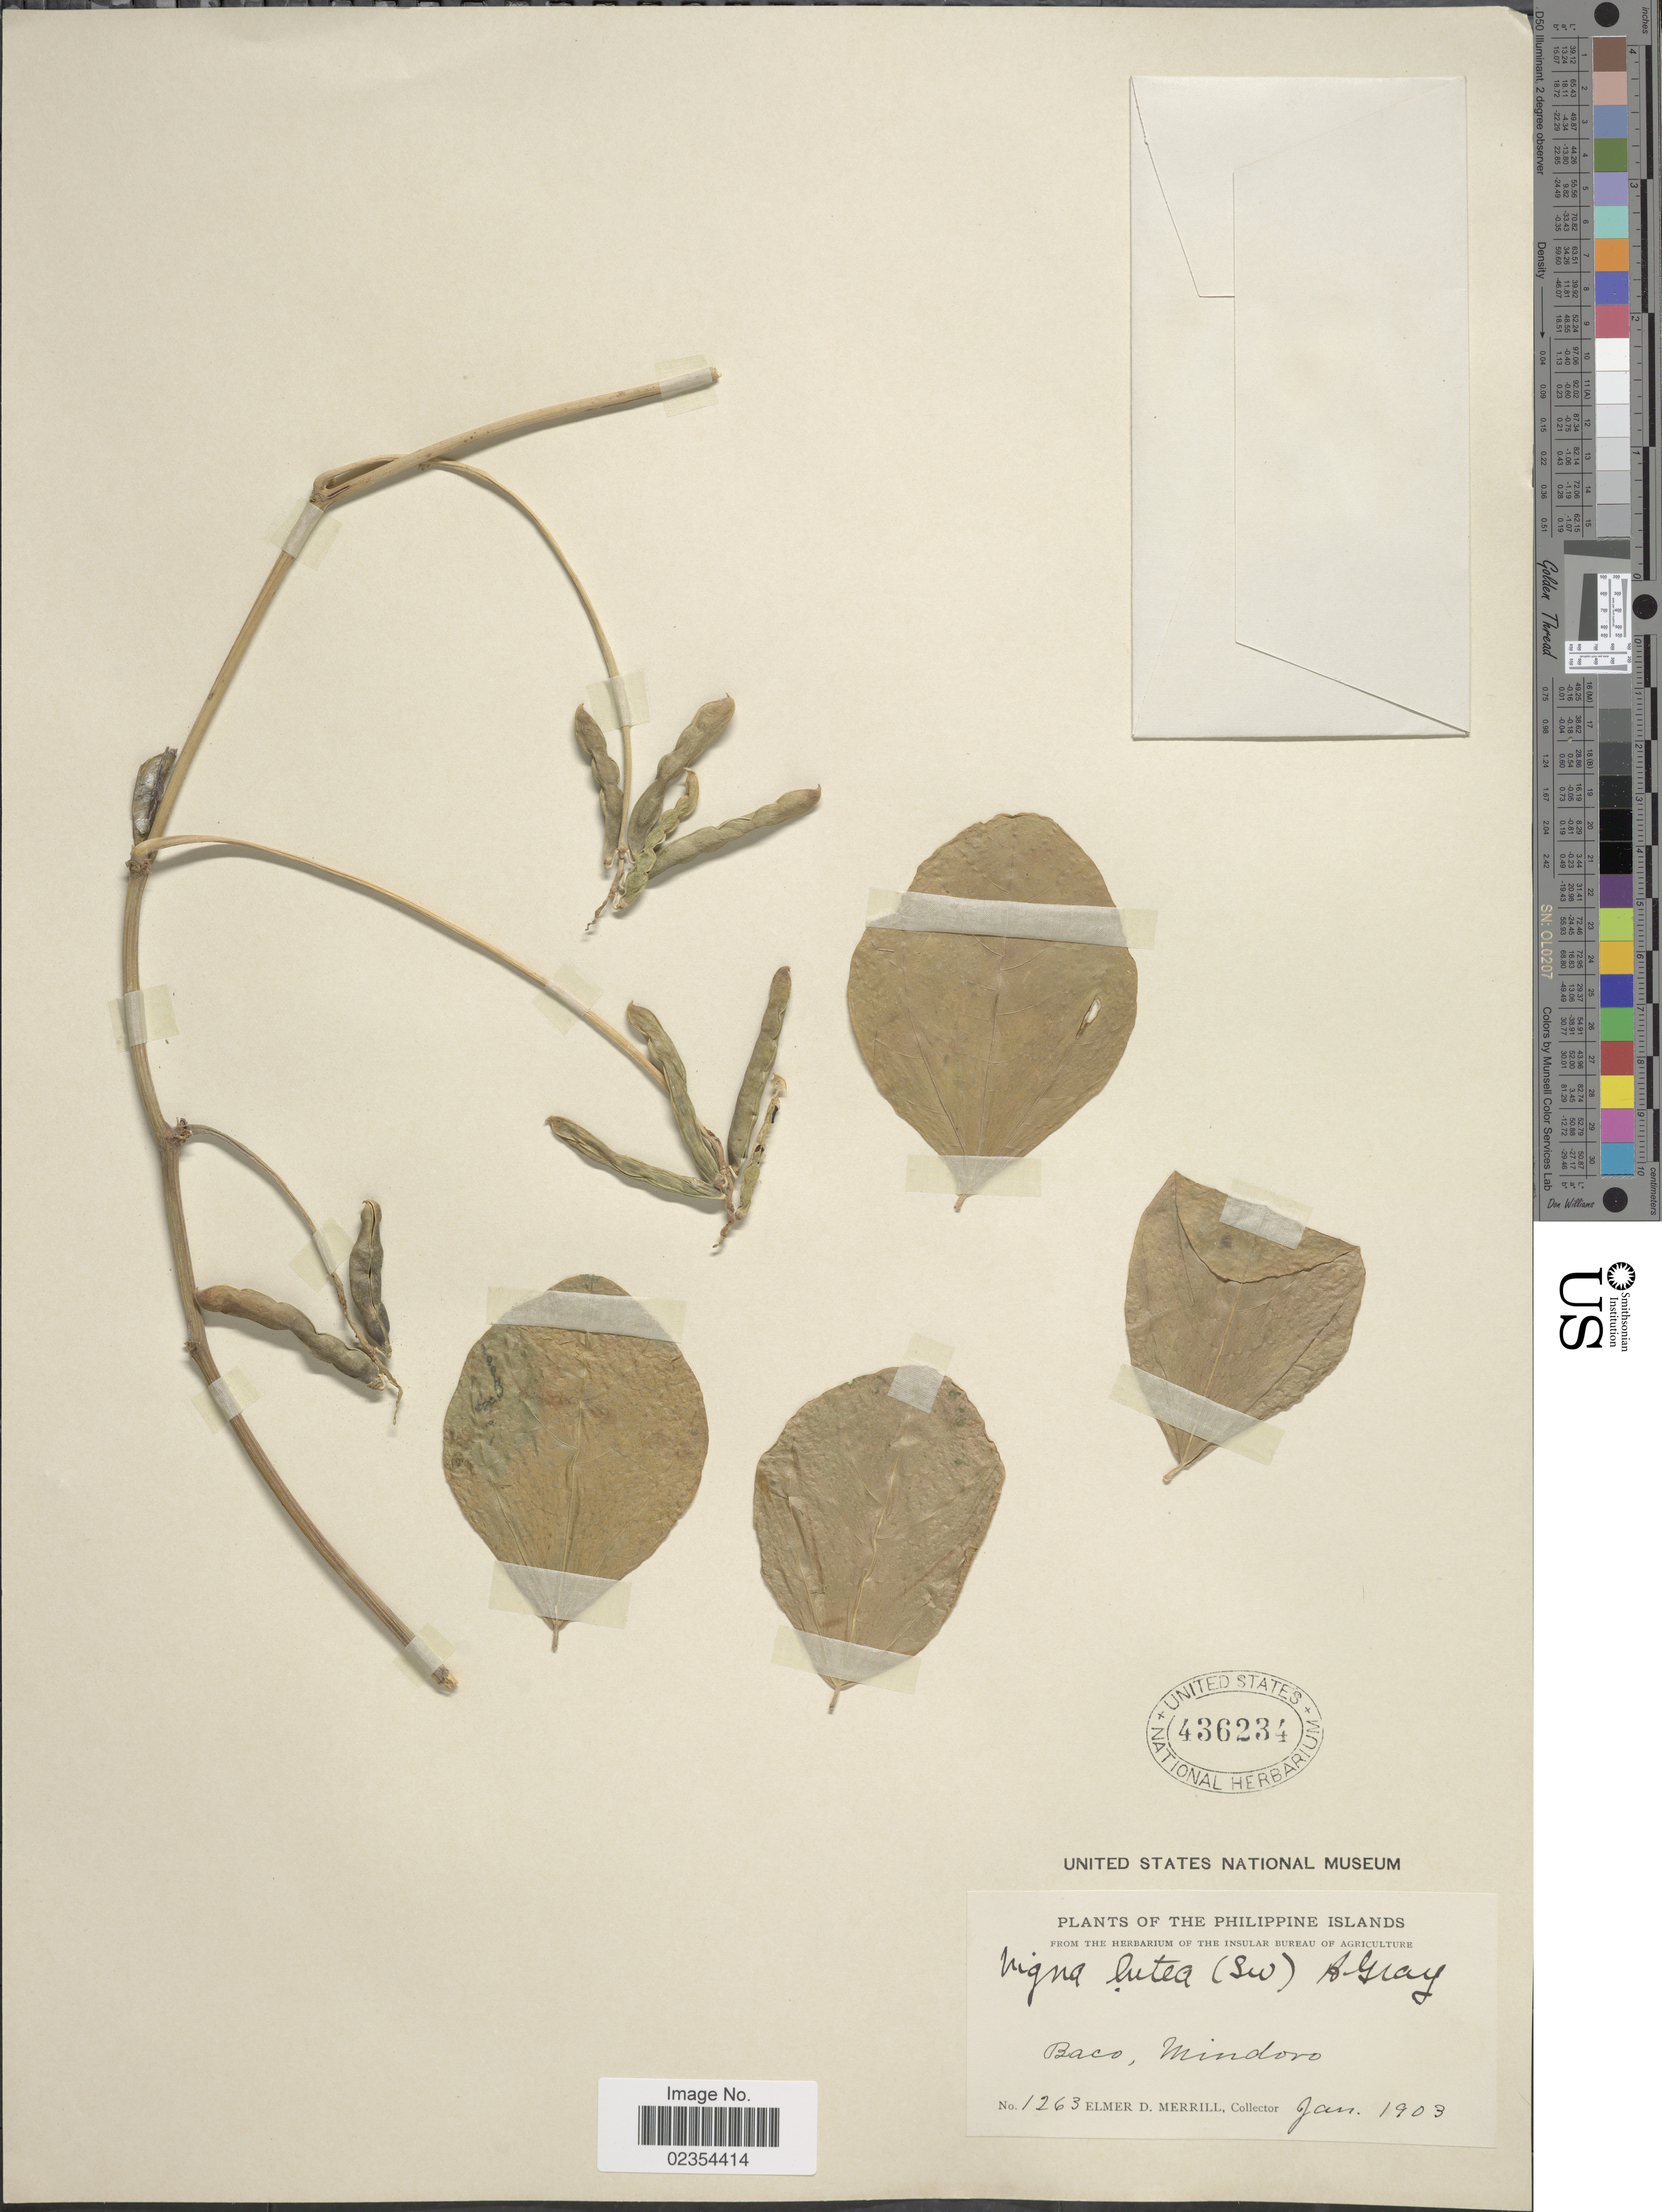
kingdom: Plantae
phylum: Tracheophyta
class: Magnoliopsida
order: Fabales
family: Fabaceae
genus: Vigna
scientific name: Vigna marina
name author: (Burm.) Merr.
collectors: E. D. Merrill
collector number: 1263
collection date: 1903-01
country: Philippines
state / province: Mimaropa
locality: Baco, Mindoro, The Philippine Islands.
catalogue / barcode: US 436234